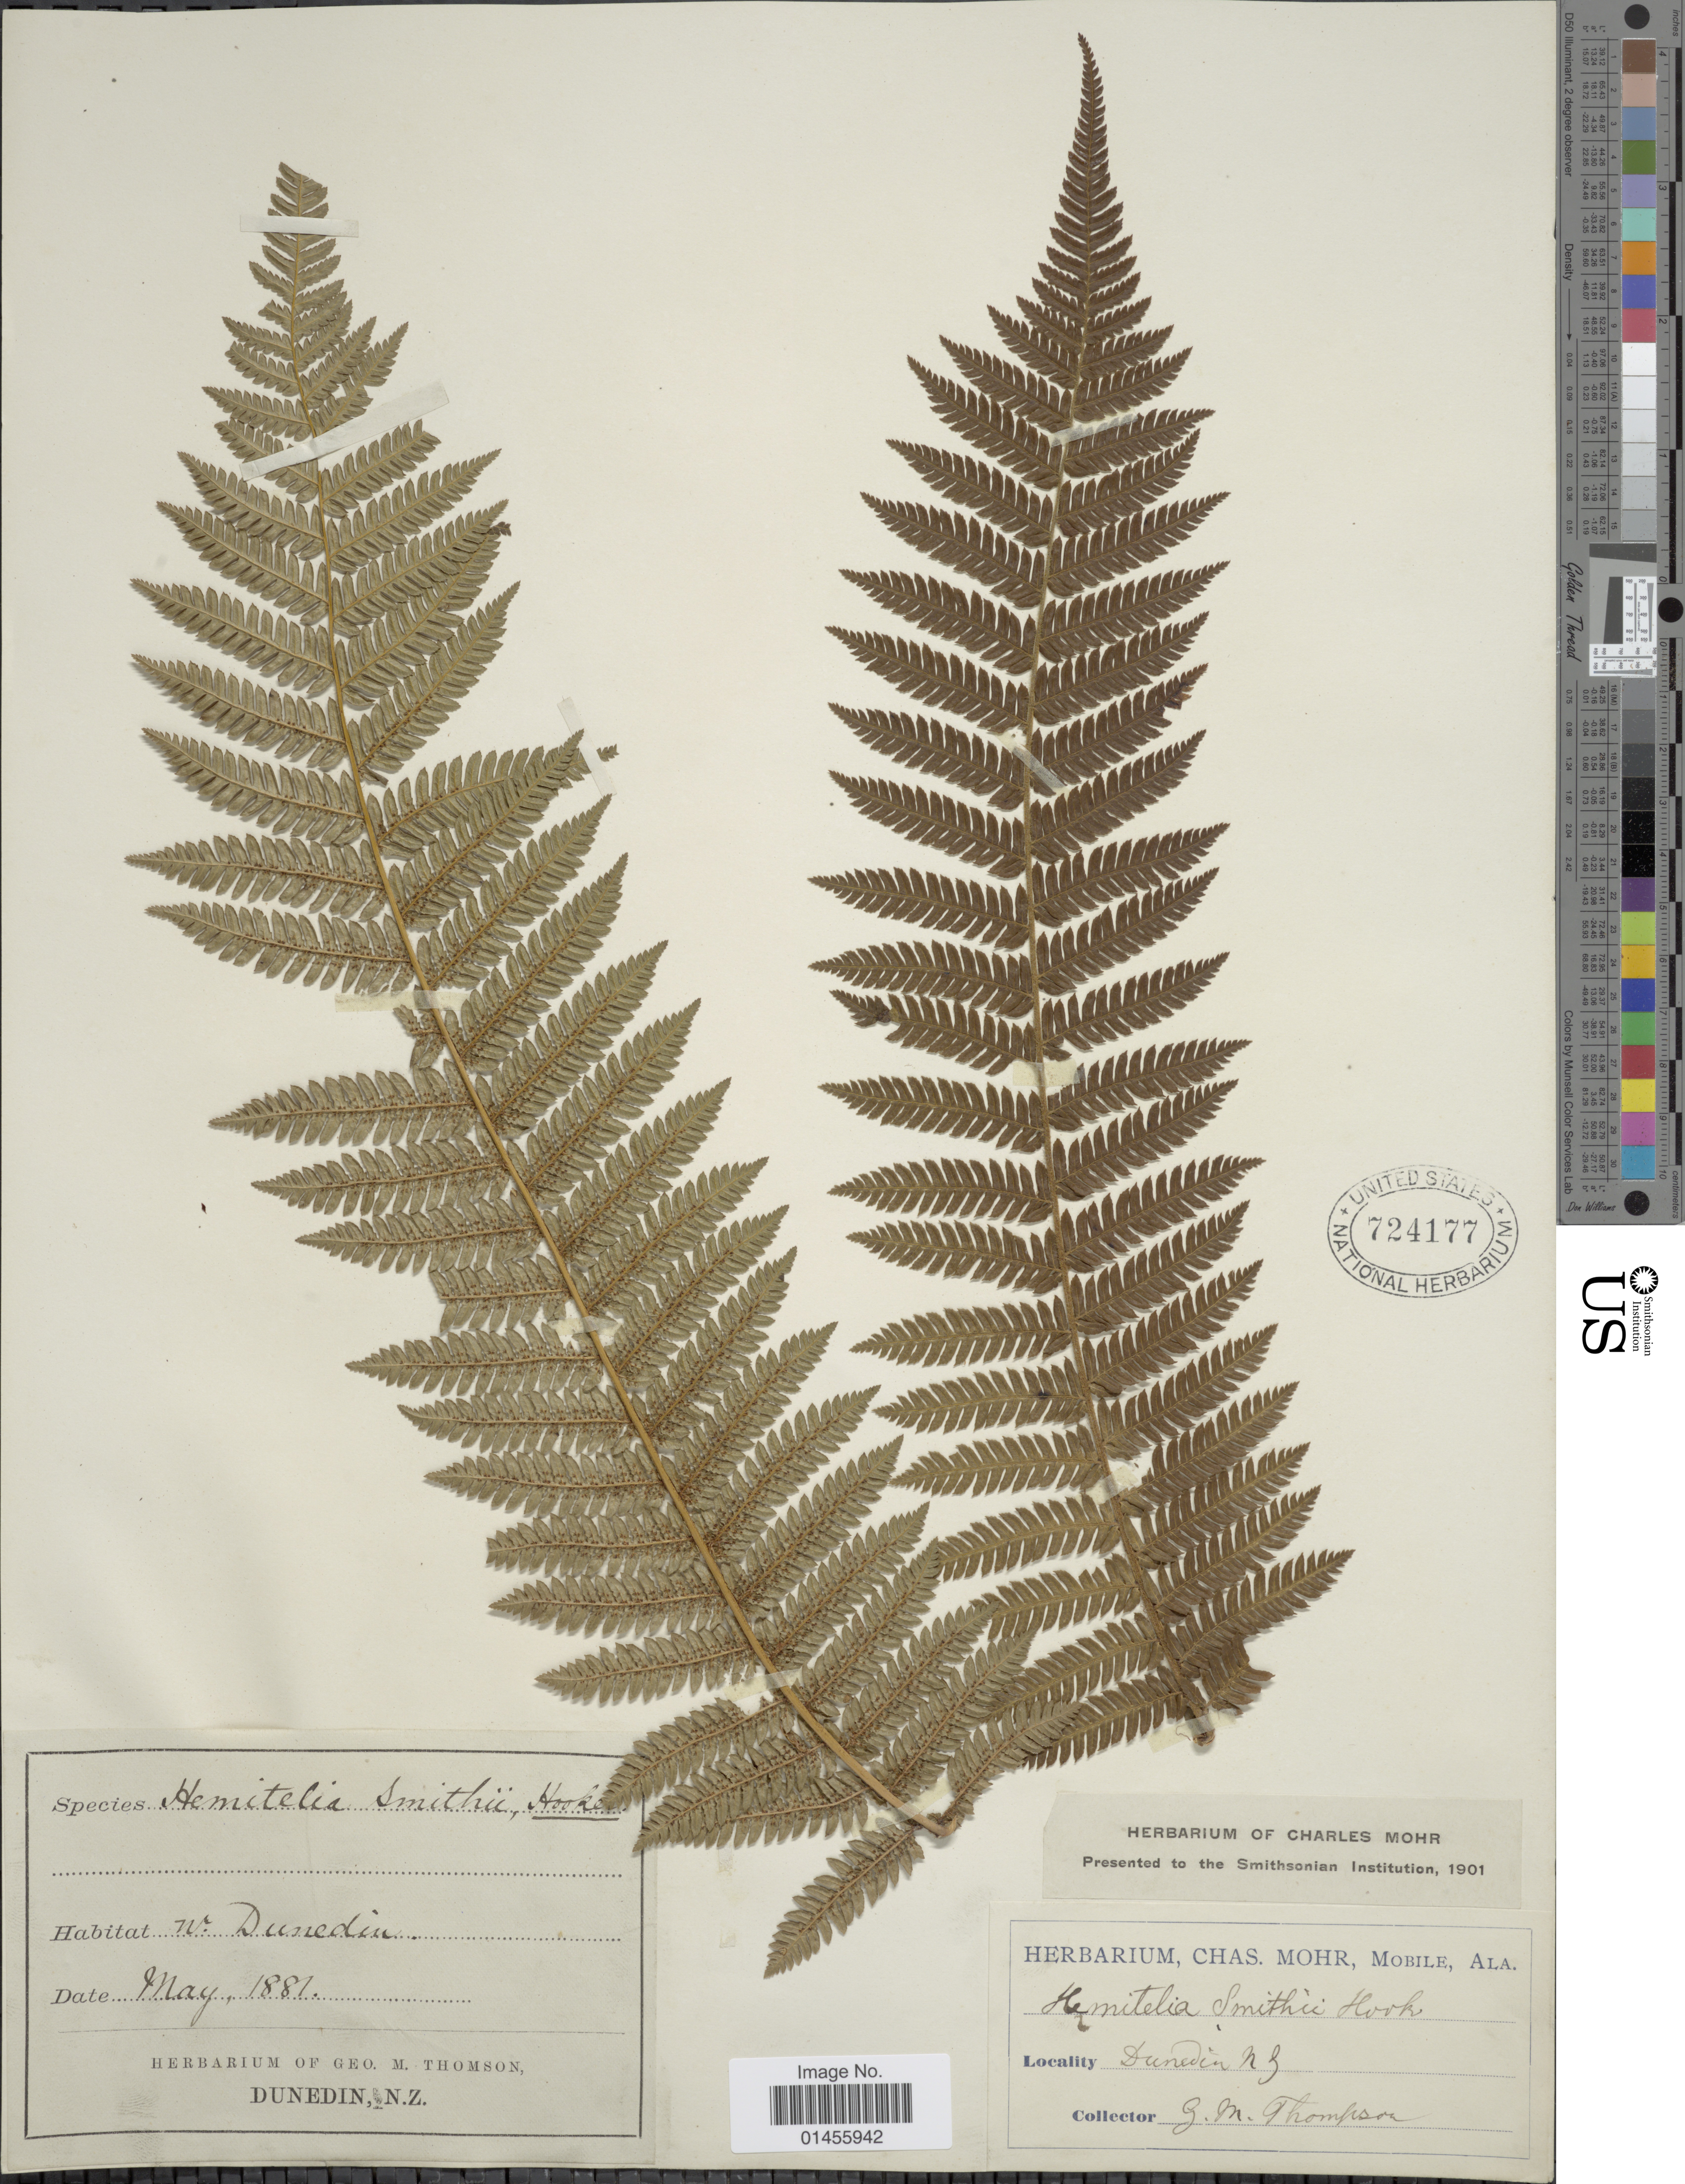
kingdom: Plantae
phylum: Tracheophyta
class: Polypodiopsida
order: Cyatheales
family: Cyatheaceae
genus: Alsophila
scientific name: Alsophila smithii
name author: (Hook.) R.M. Tryon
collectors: G. M. Thomson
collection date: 1881-05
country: New Zealand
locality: Dunedin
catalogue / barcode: US 724177